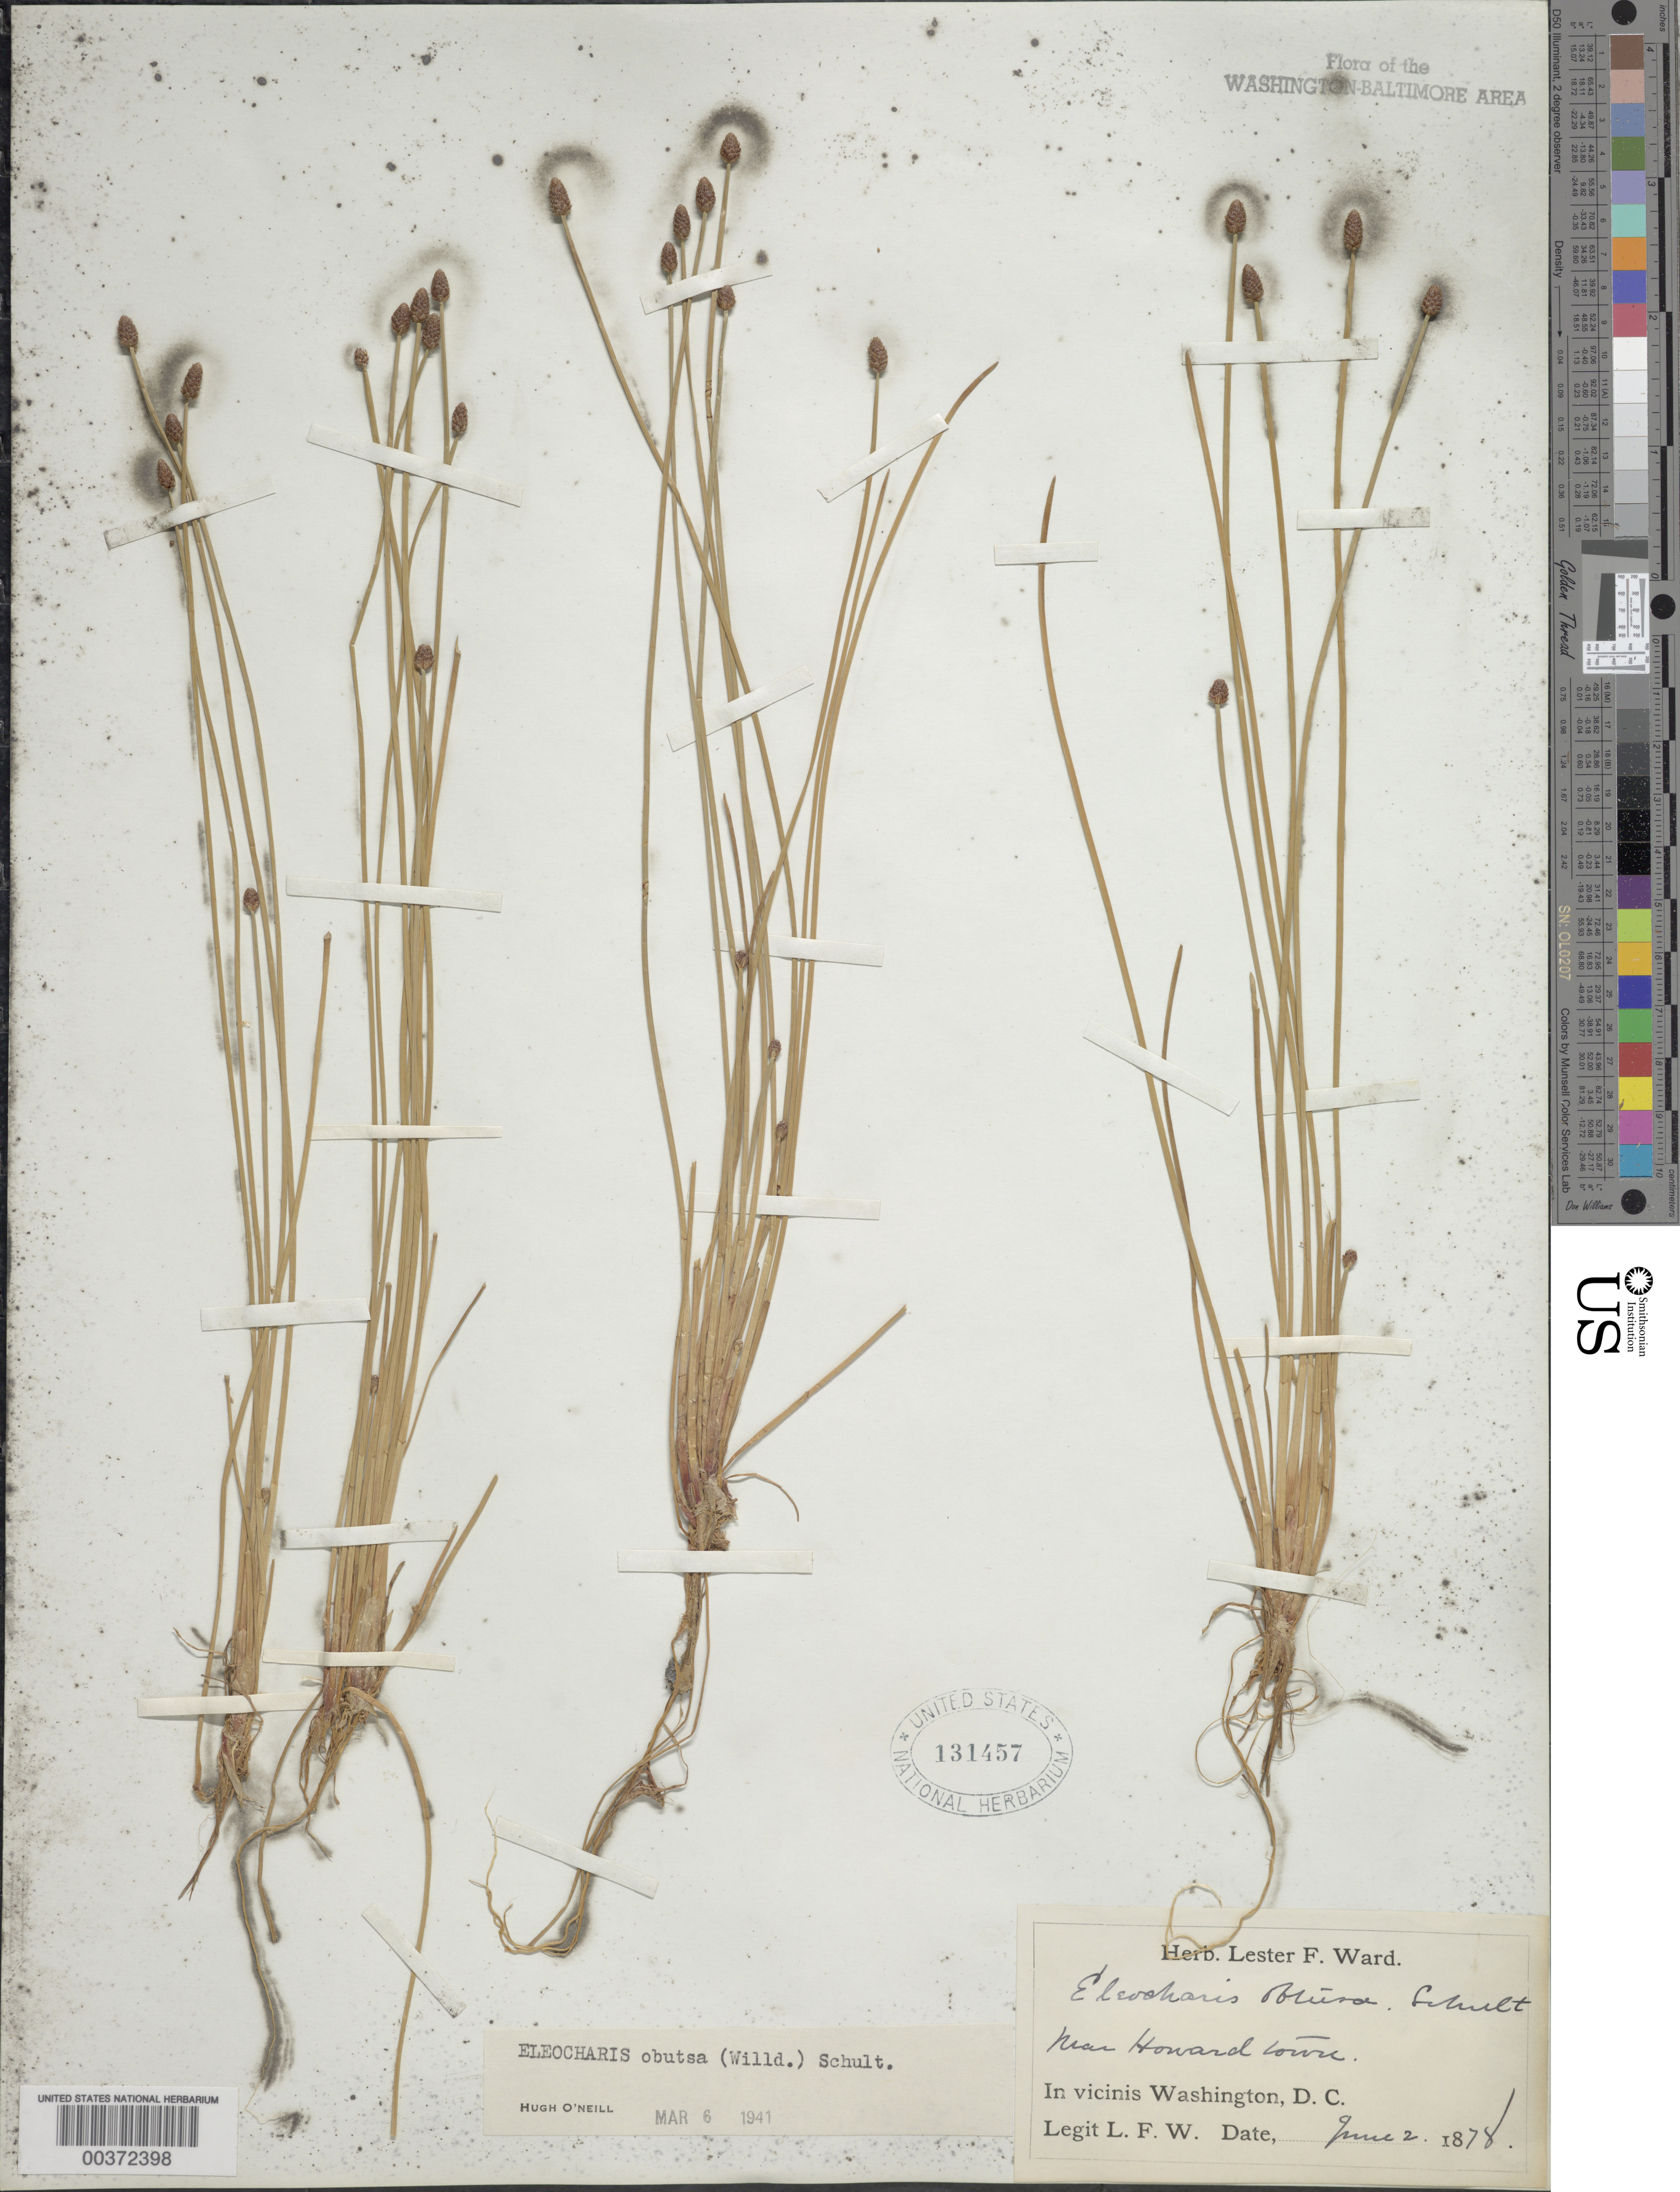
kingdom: Plantae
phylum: Tracheophyta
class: Liliopsida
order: Poales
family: Cyperaceae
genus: Eleocharis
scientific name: Eleocharis obtusa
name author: (Willd.) Schult.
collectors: L. F. Ward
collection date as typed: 02 Jun 1878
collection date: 1878-06-02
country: United States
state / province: District of Columbia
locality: Howardtown vicinity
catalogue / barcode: US 131457